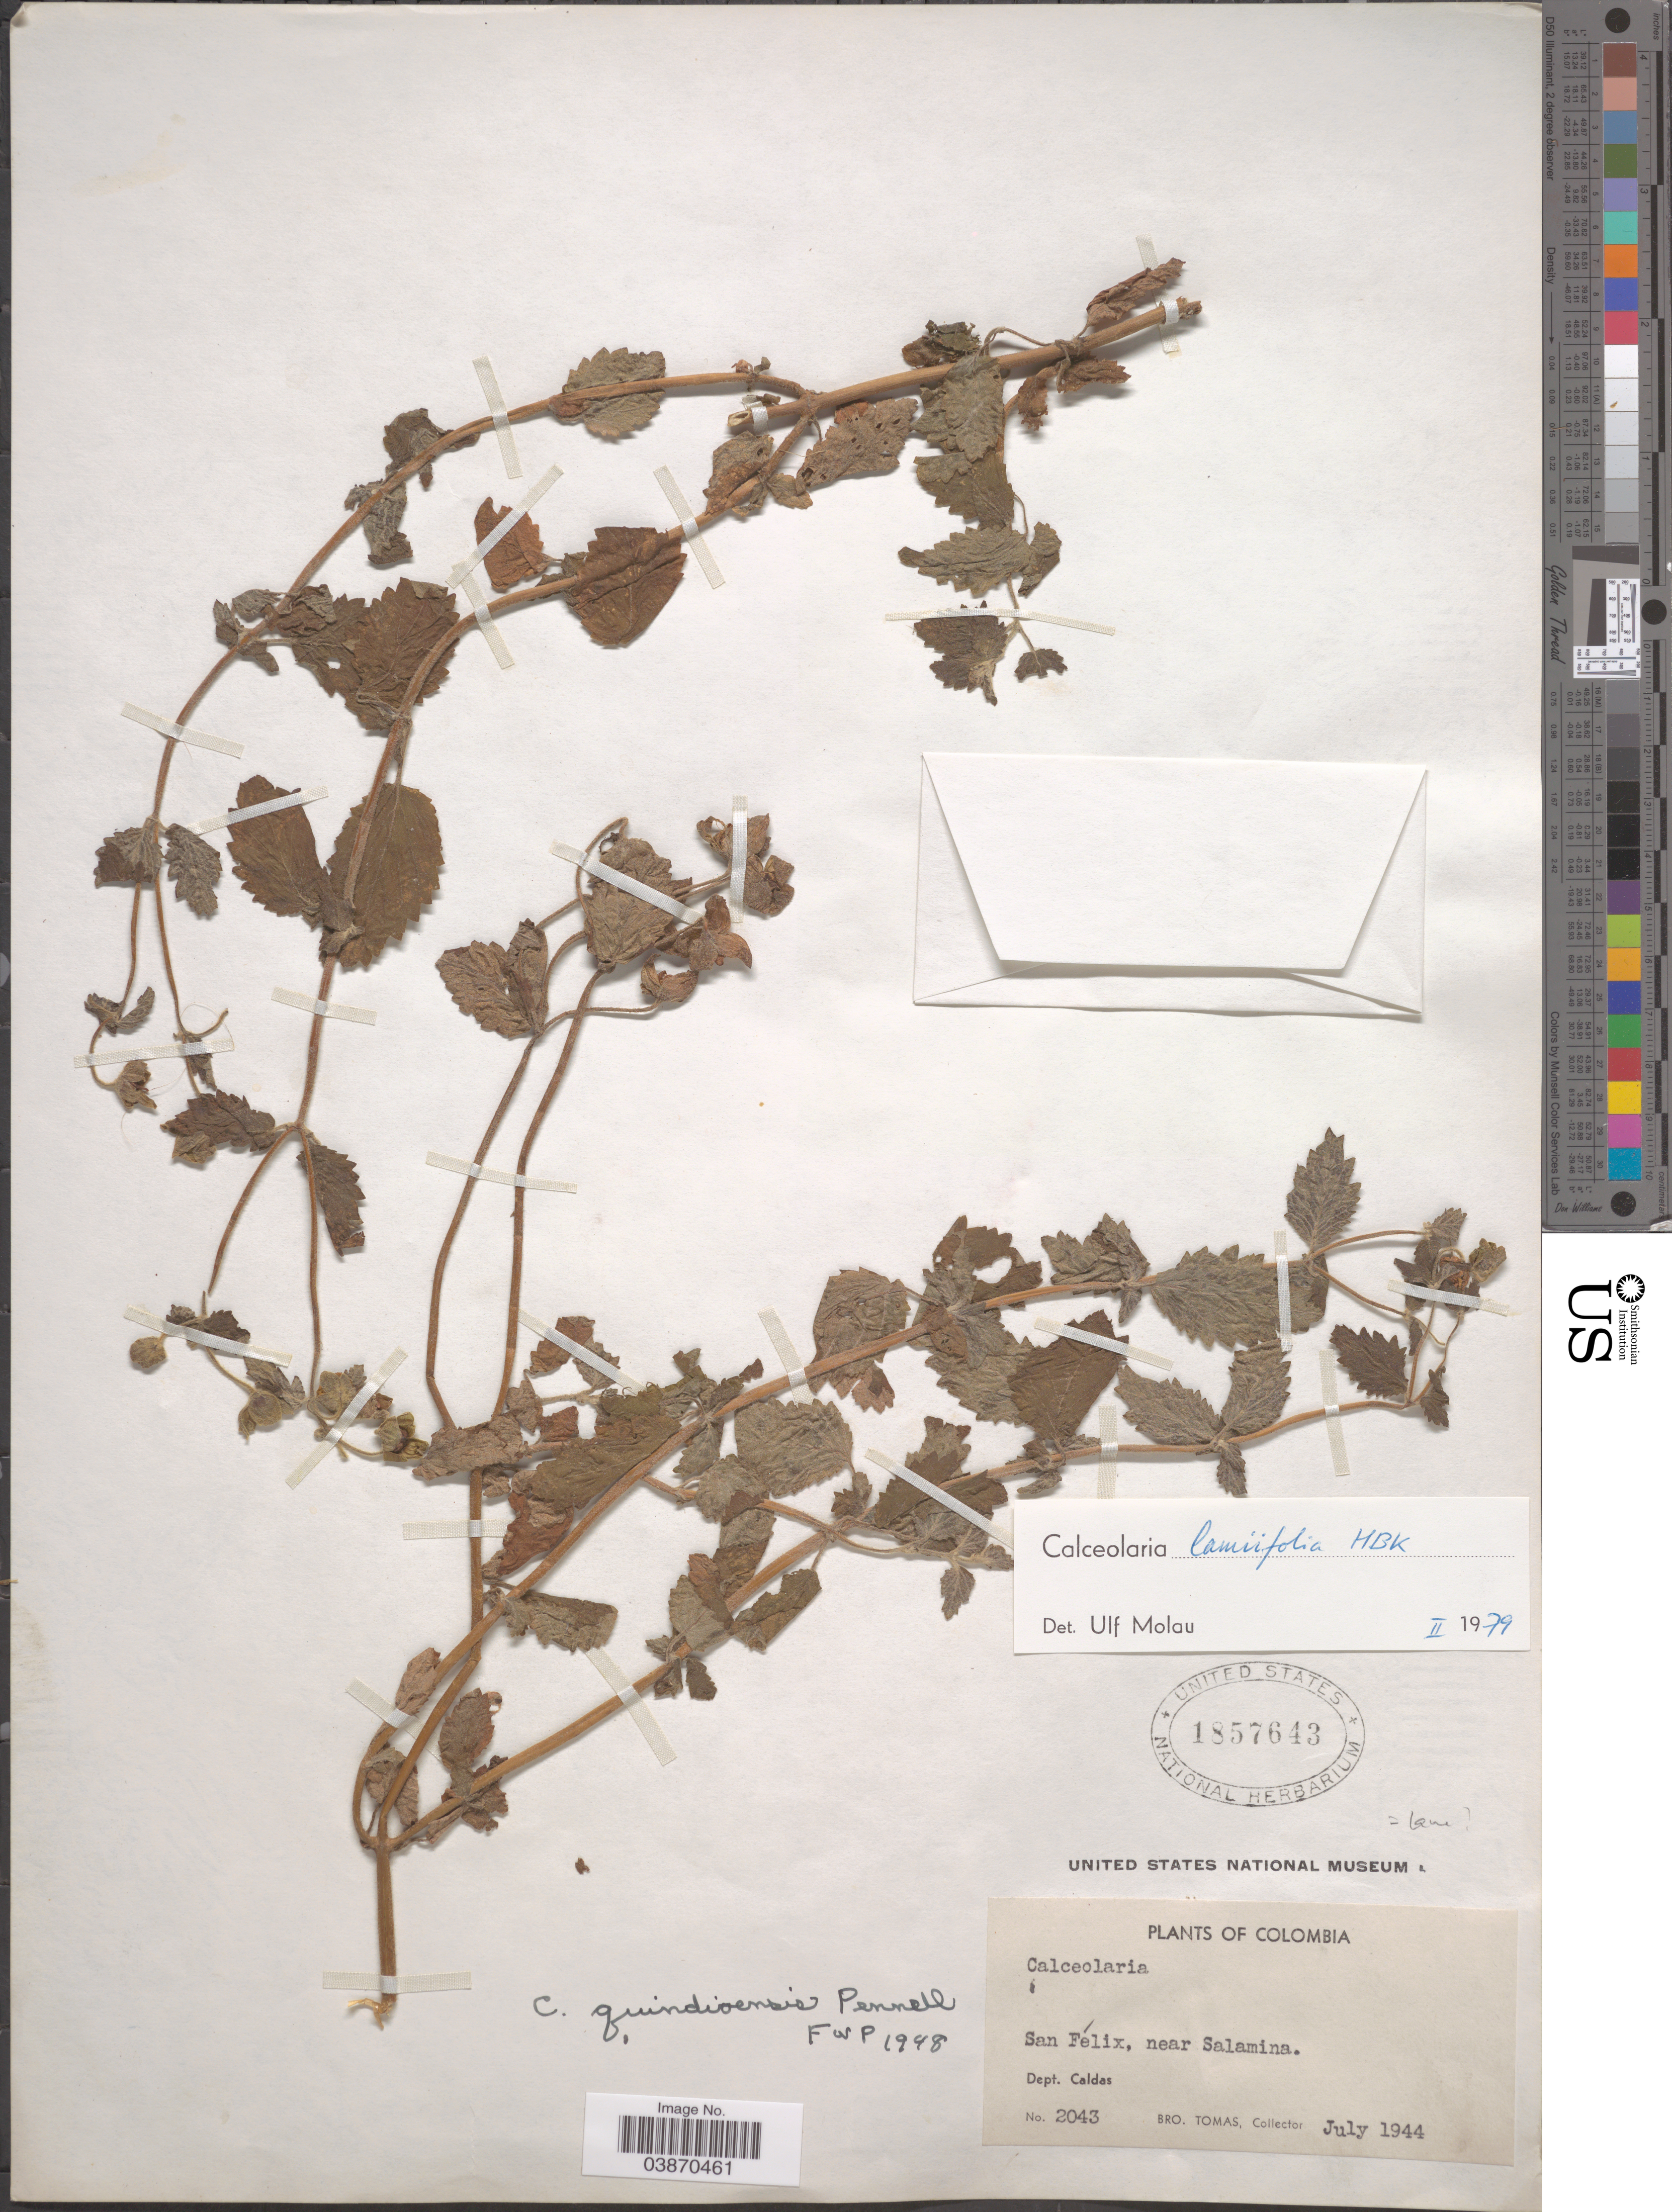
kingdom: Plantae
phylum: Tracheophyta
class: Magnoliopsida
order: Lamiales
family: Calceolariaceae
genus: Calceolaria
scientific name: Calceolaria lamiifolia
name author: Kunth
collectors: B. Tomas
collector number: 2043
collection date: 1944-07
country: Colombia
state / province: Caldas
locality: San Félix, near Salamina. Dept. Caldas.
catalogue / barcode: US 1857643